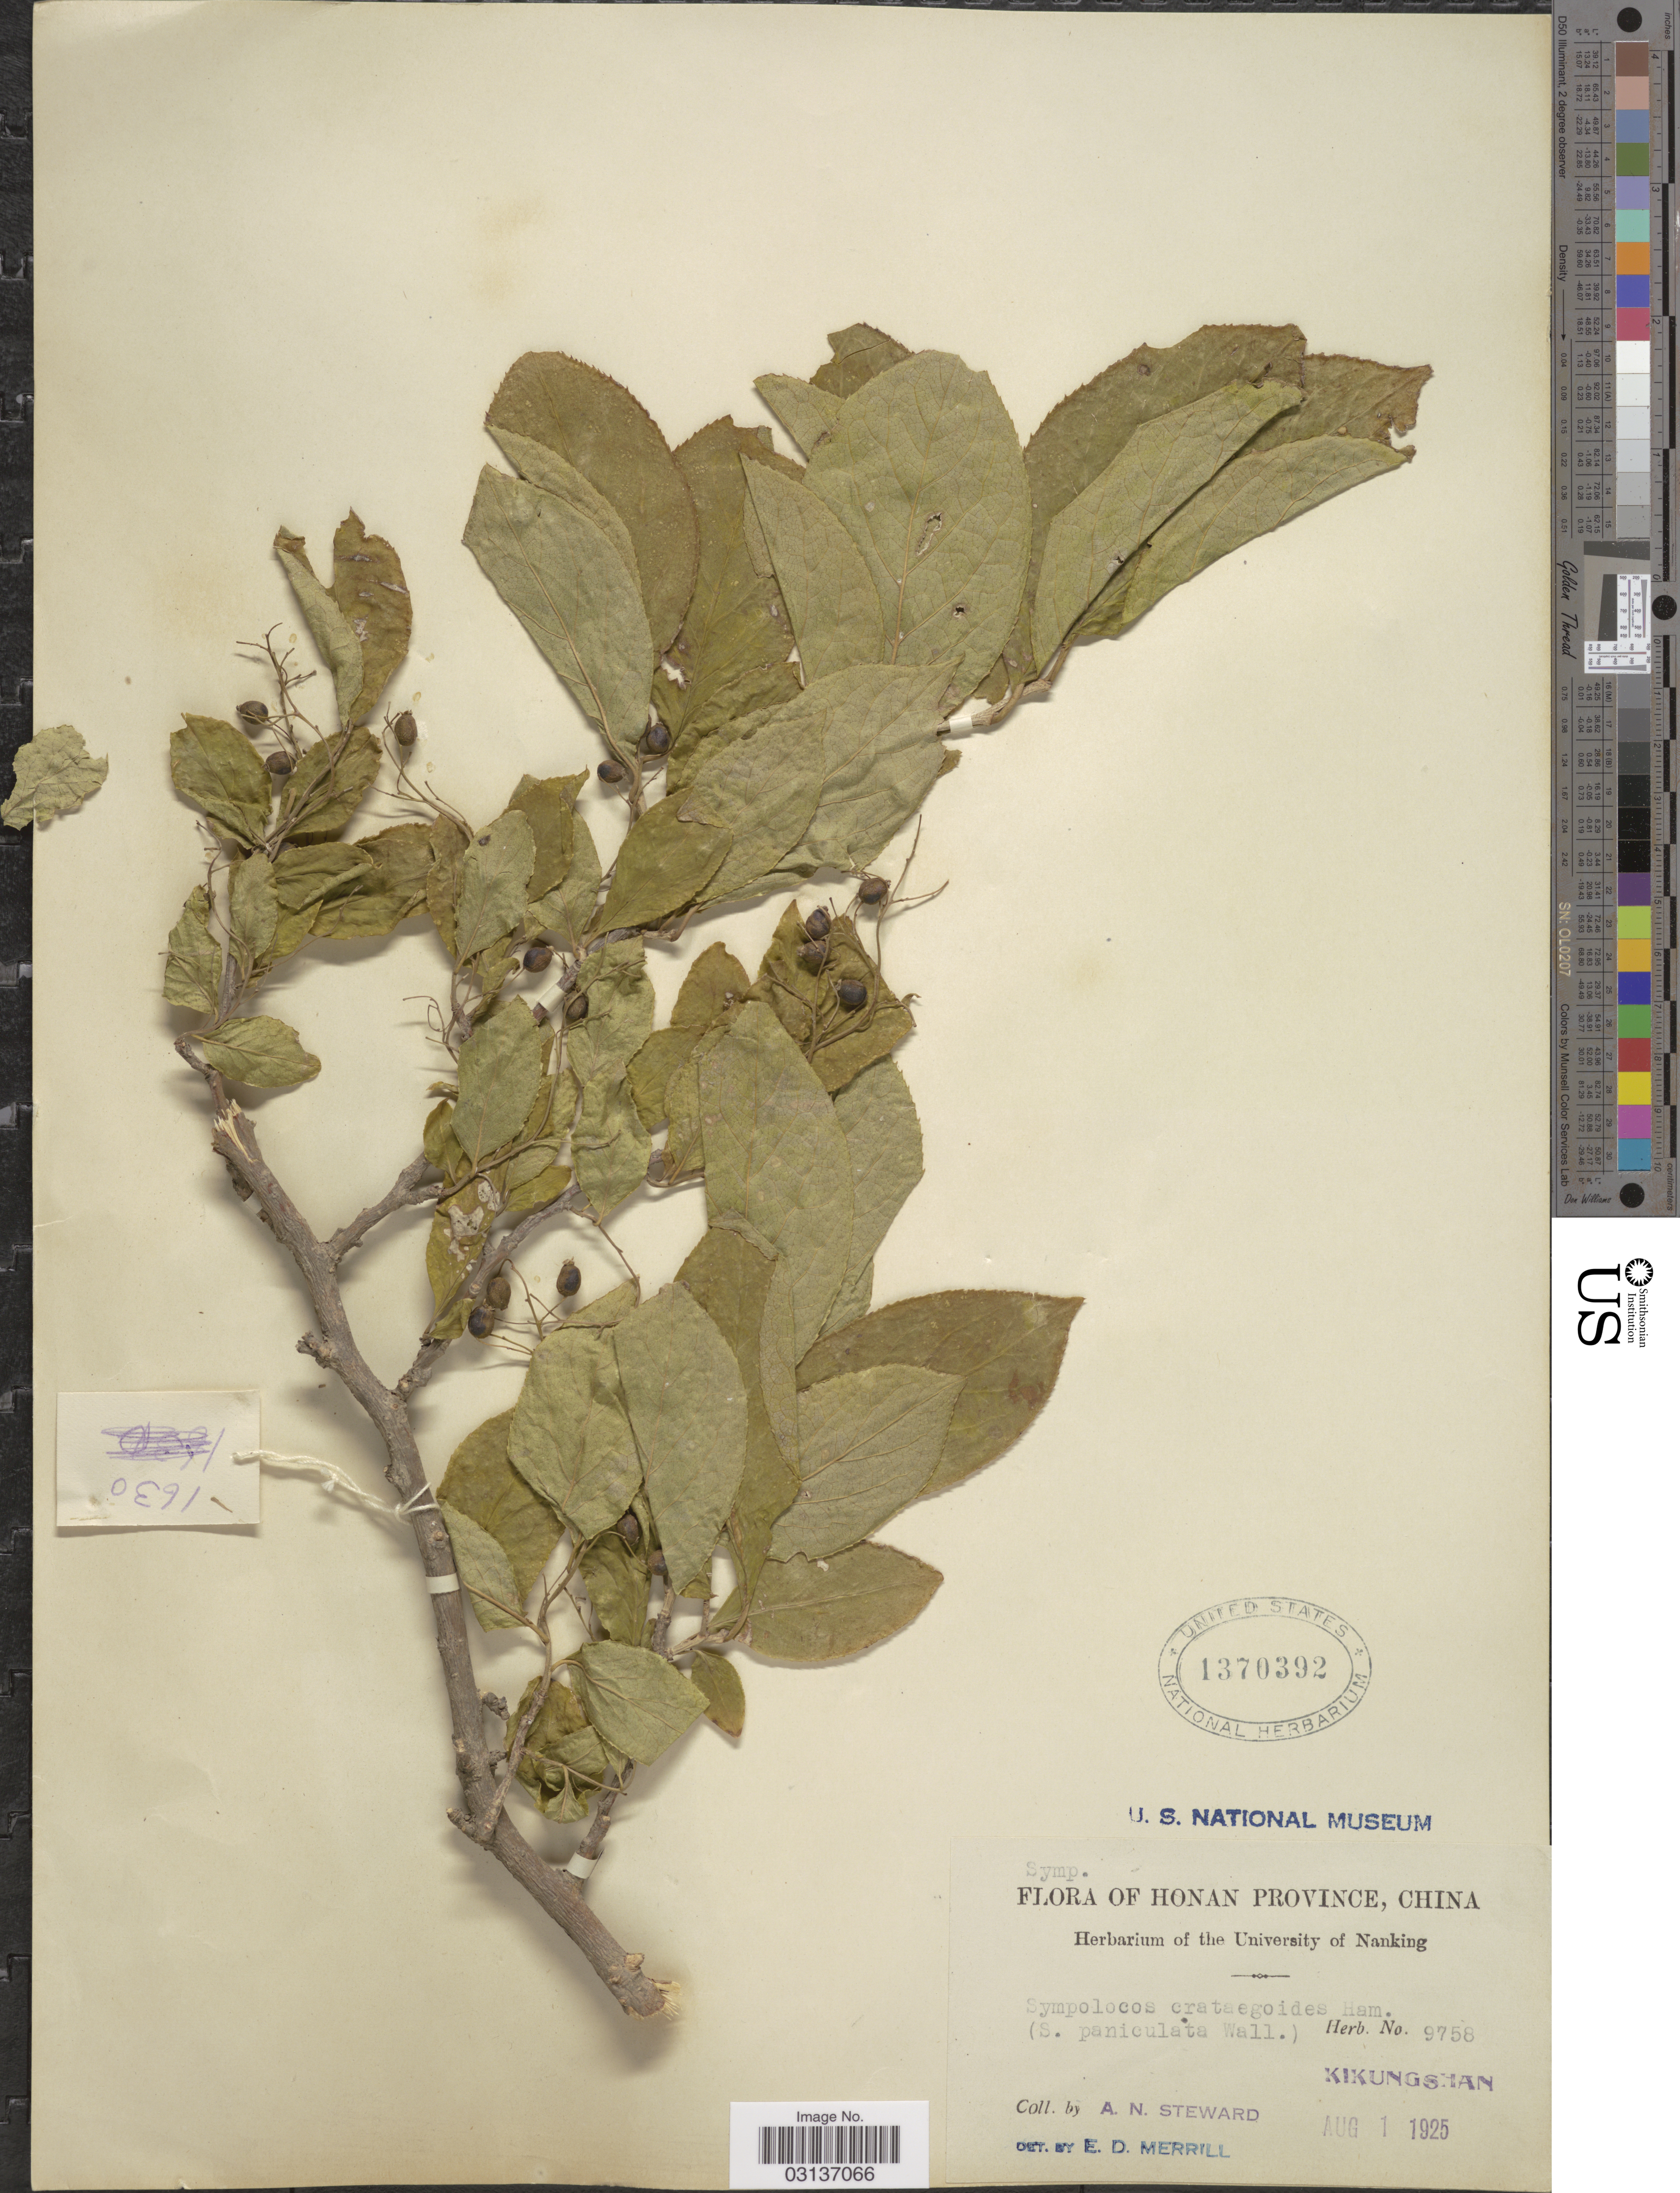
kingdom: Plantae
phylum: Tracheophyta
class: Magnoliopsida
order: Ericales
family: Symplocaceae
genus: Symplocos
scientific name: Symplocos paniculata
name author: Miq.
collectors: A. N. Steward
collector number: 9758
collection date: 1925-08-01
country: China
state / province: Henan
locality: Honan Province. Kikungshan.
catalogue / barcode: US 1370392